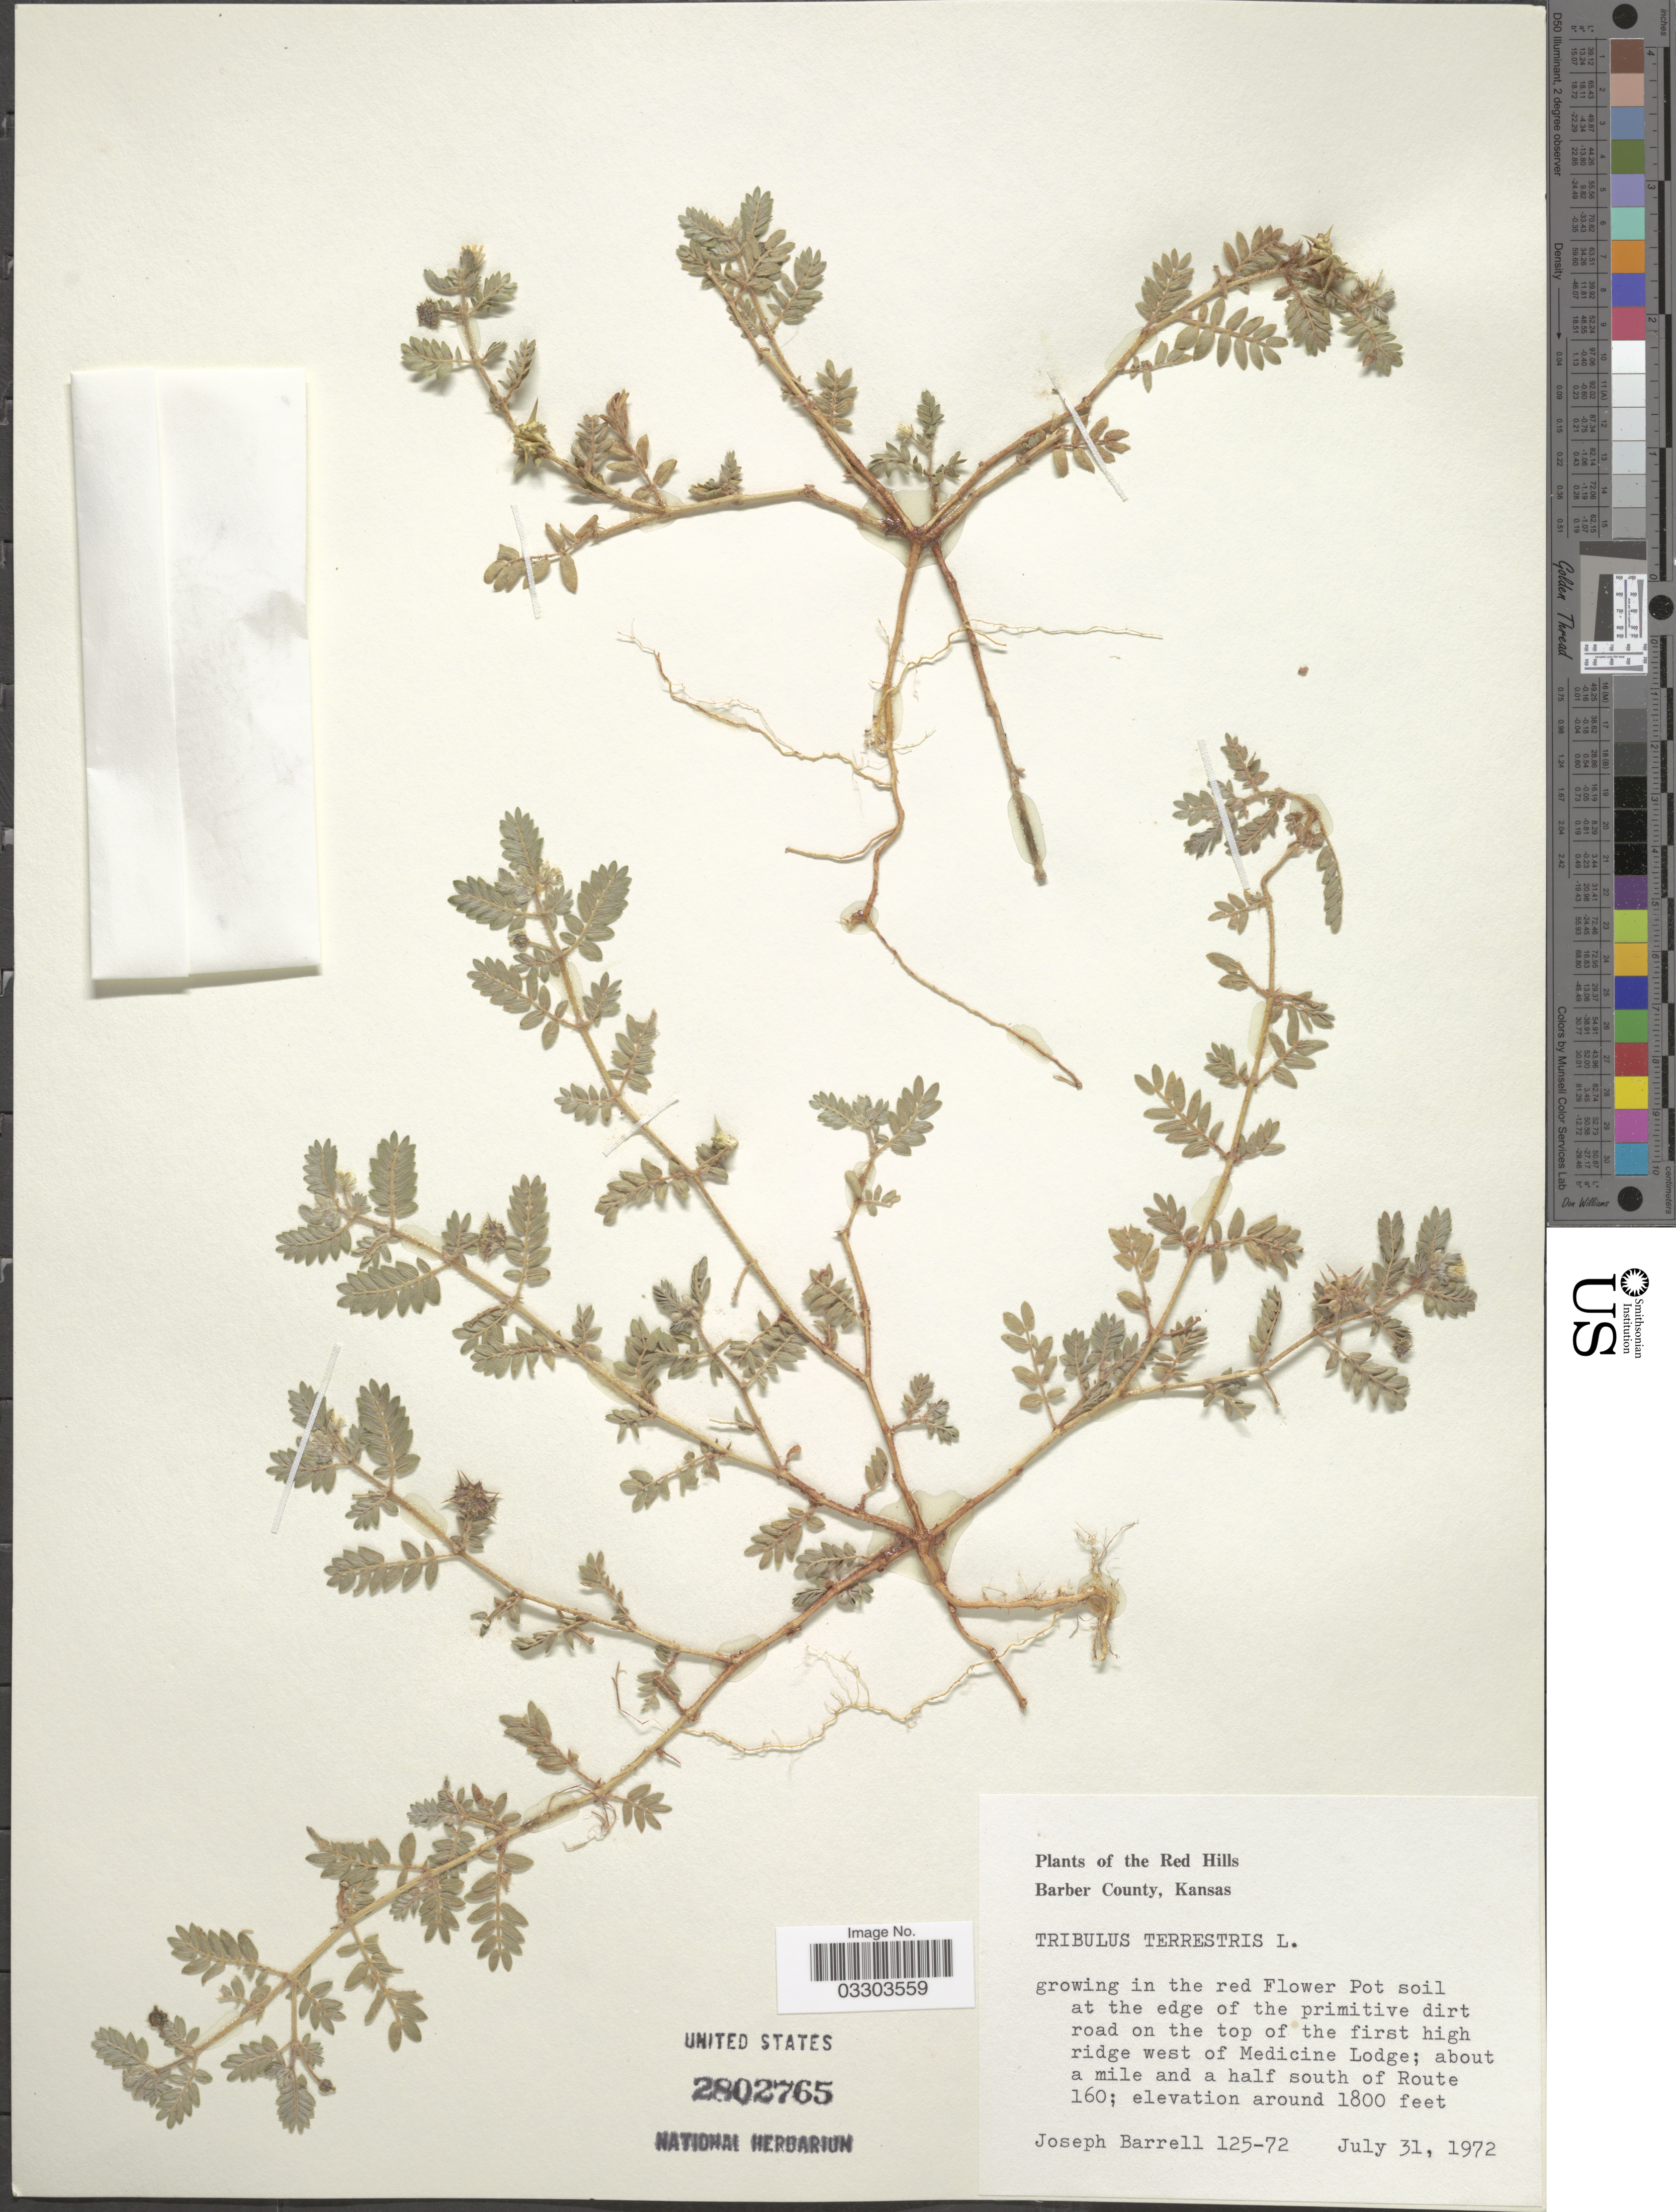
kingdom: Plantae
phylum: Tracheophyta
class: Magnoliopsida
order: Zygophyllales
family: Zygophyllaceae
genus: Tribulus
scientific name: Tribulus terrestris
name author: L.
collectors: J. Barrell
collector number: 125-72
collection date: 1972-07-31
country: United States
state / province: Kansas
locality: The Red Hills. Barber County. Red Flower Pot soil at the edge of the primitive dirt road on the top of the first high ridge west of Medicine Lodge; about a mile and a half south of Route 160.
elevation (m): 549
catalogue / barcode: US 2802765